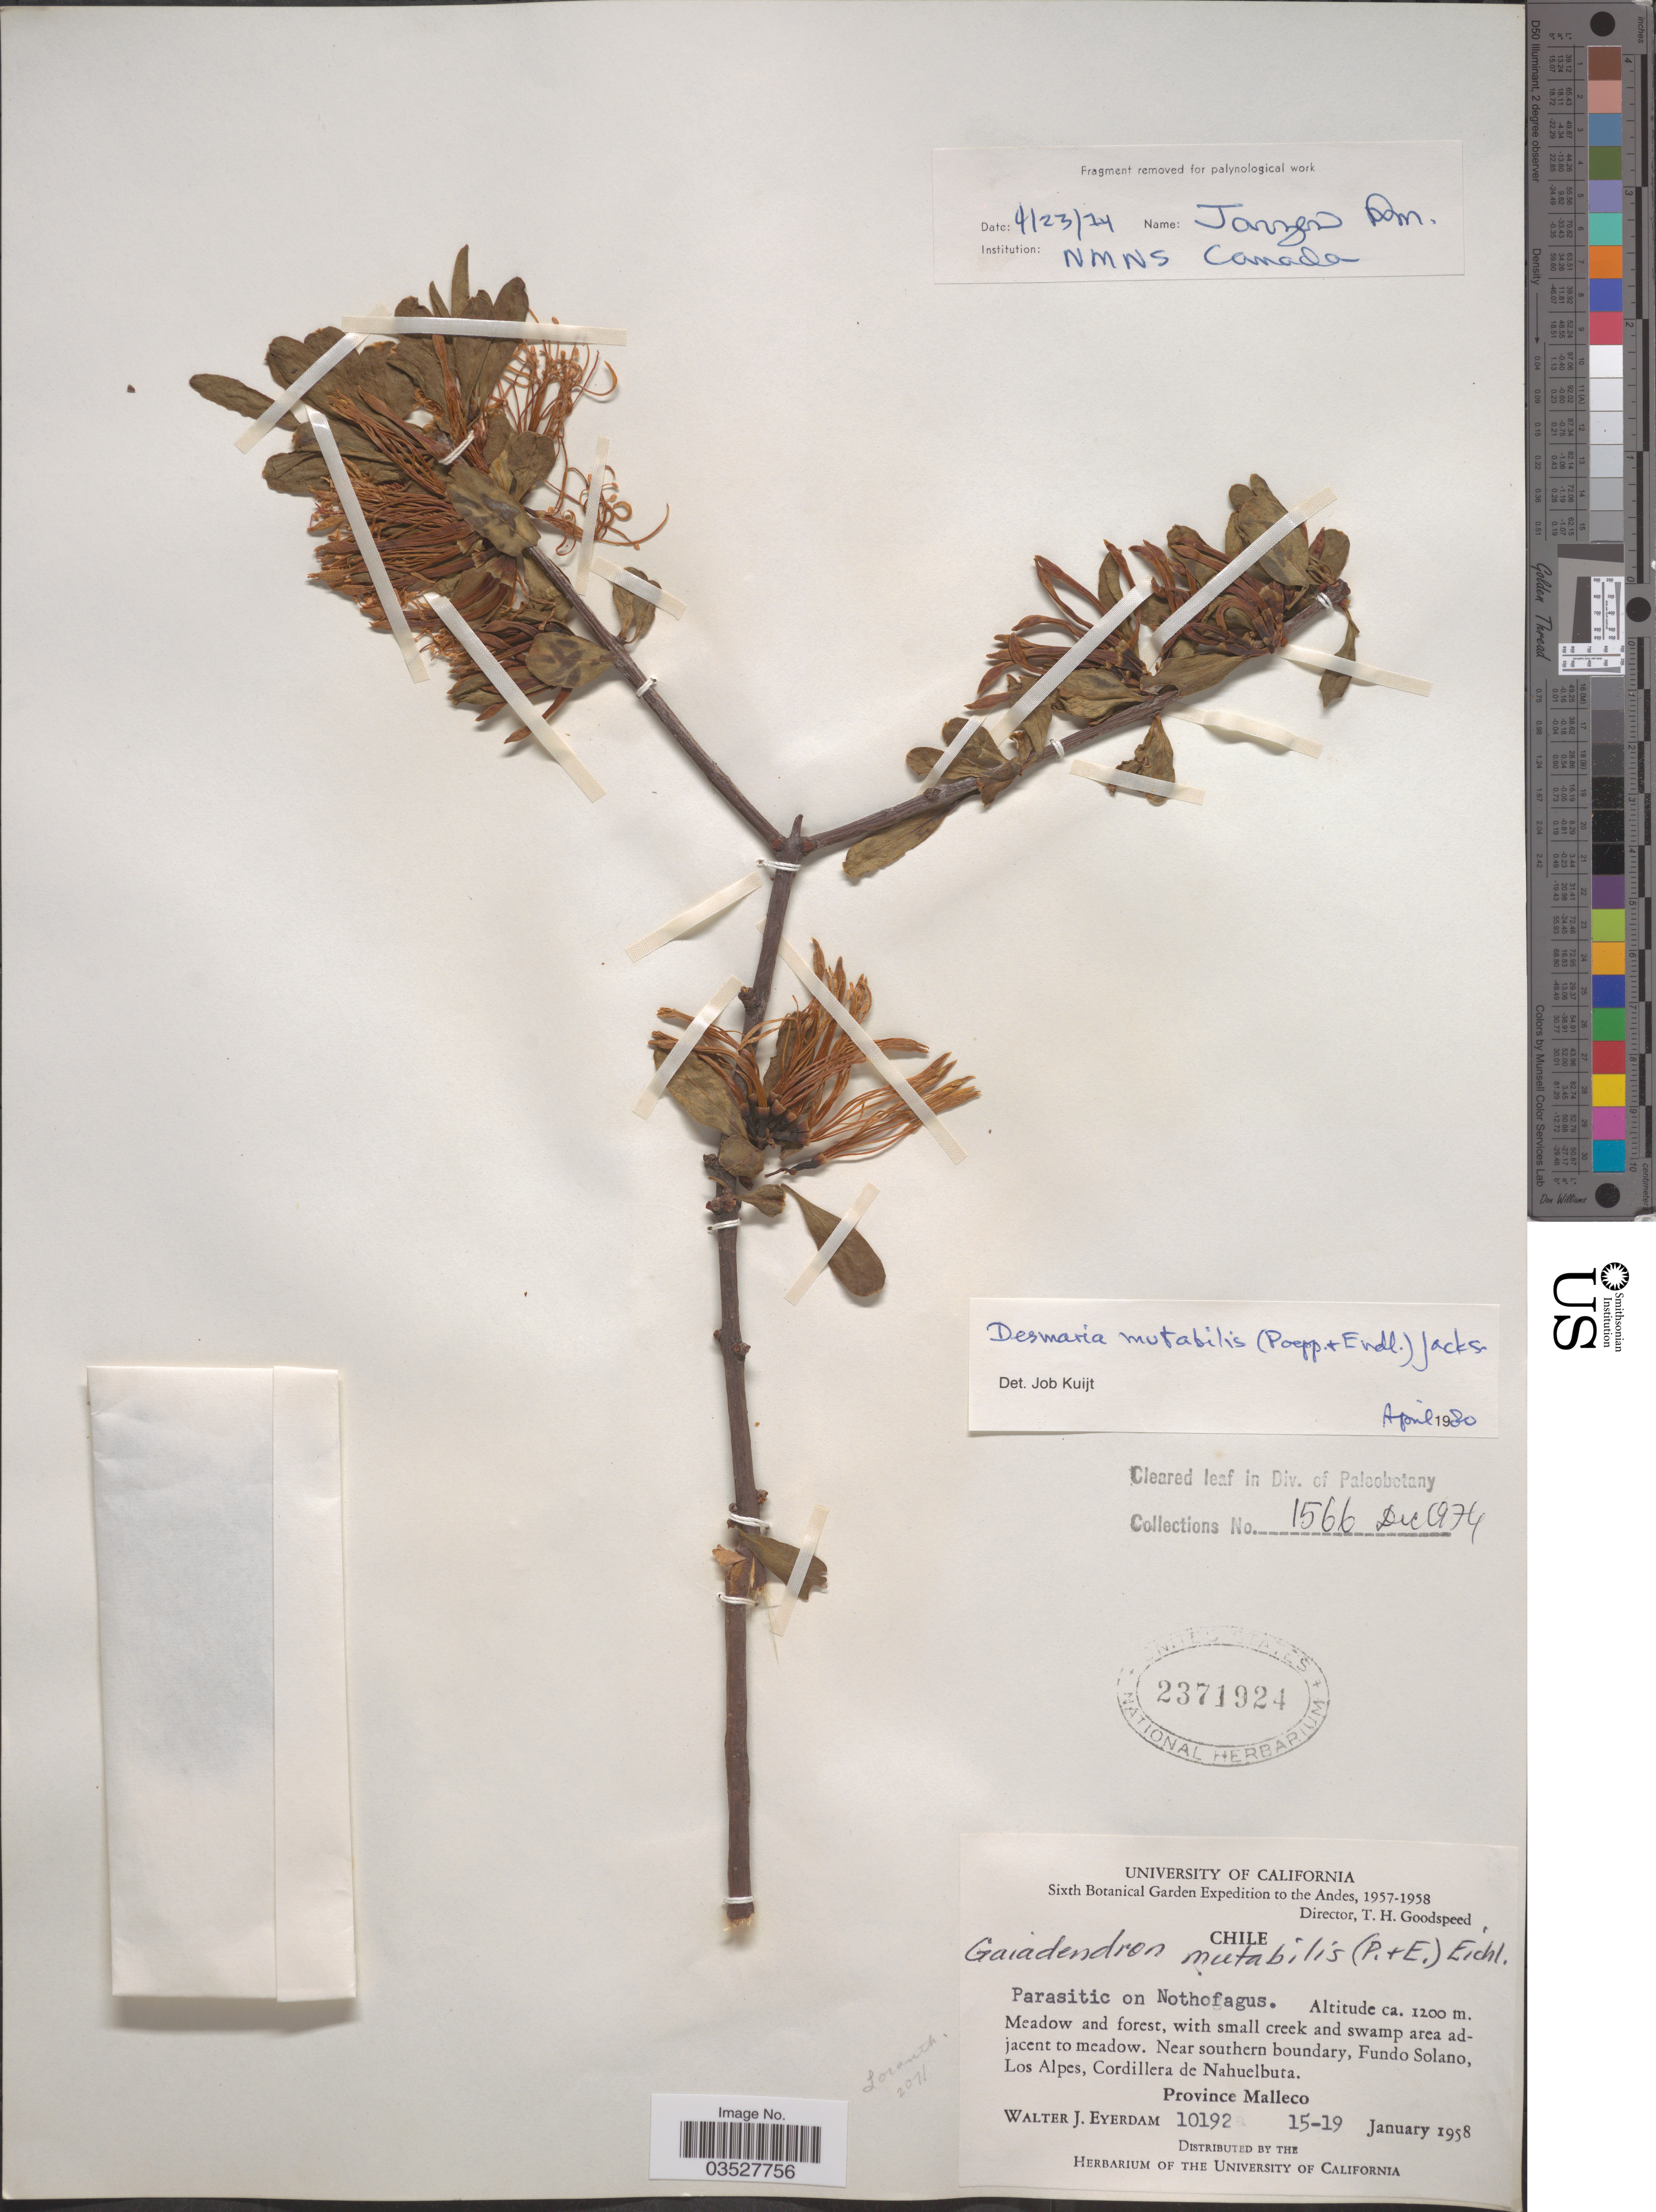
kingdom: Plantae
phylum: Tracheophyta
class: Magnoliopsida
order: Santalales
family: Loranthaceae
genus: Desmaria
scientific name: Desmaria mutabilis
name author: (Poepp. & Endl.) Tiegh. ex Durand & B.D. Jacks.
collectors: W. J. Eyerdam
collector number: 10192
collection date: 1958-01-15/1958-01-19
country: Chile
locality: Andes. Near southern boundary, Fundo Solano, Los Alpes, Cordillera de Nahuelbuta. Province Malleco.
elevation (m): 1200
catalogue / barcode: US 2371924